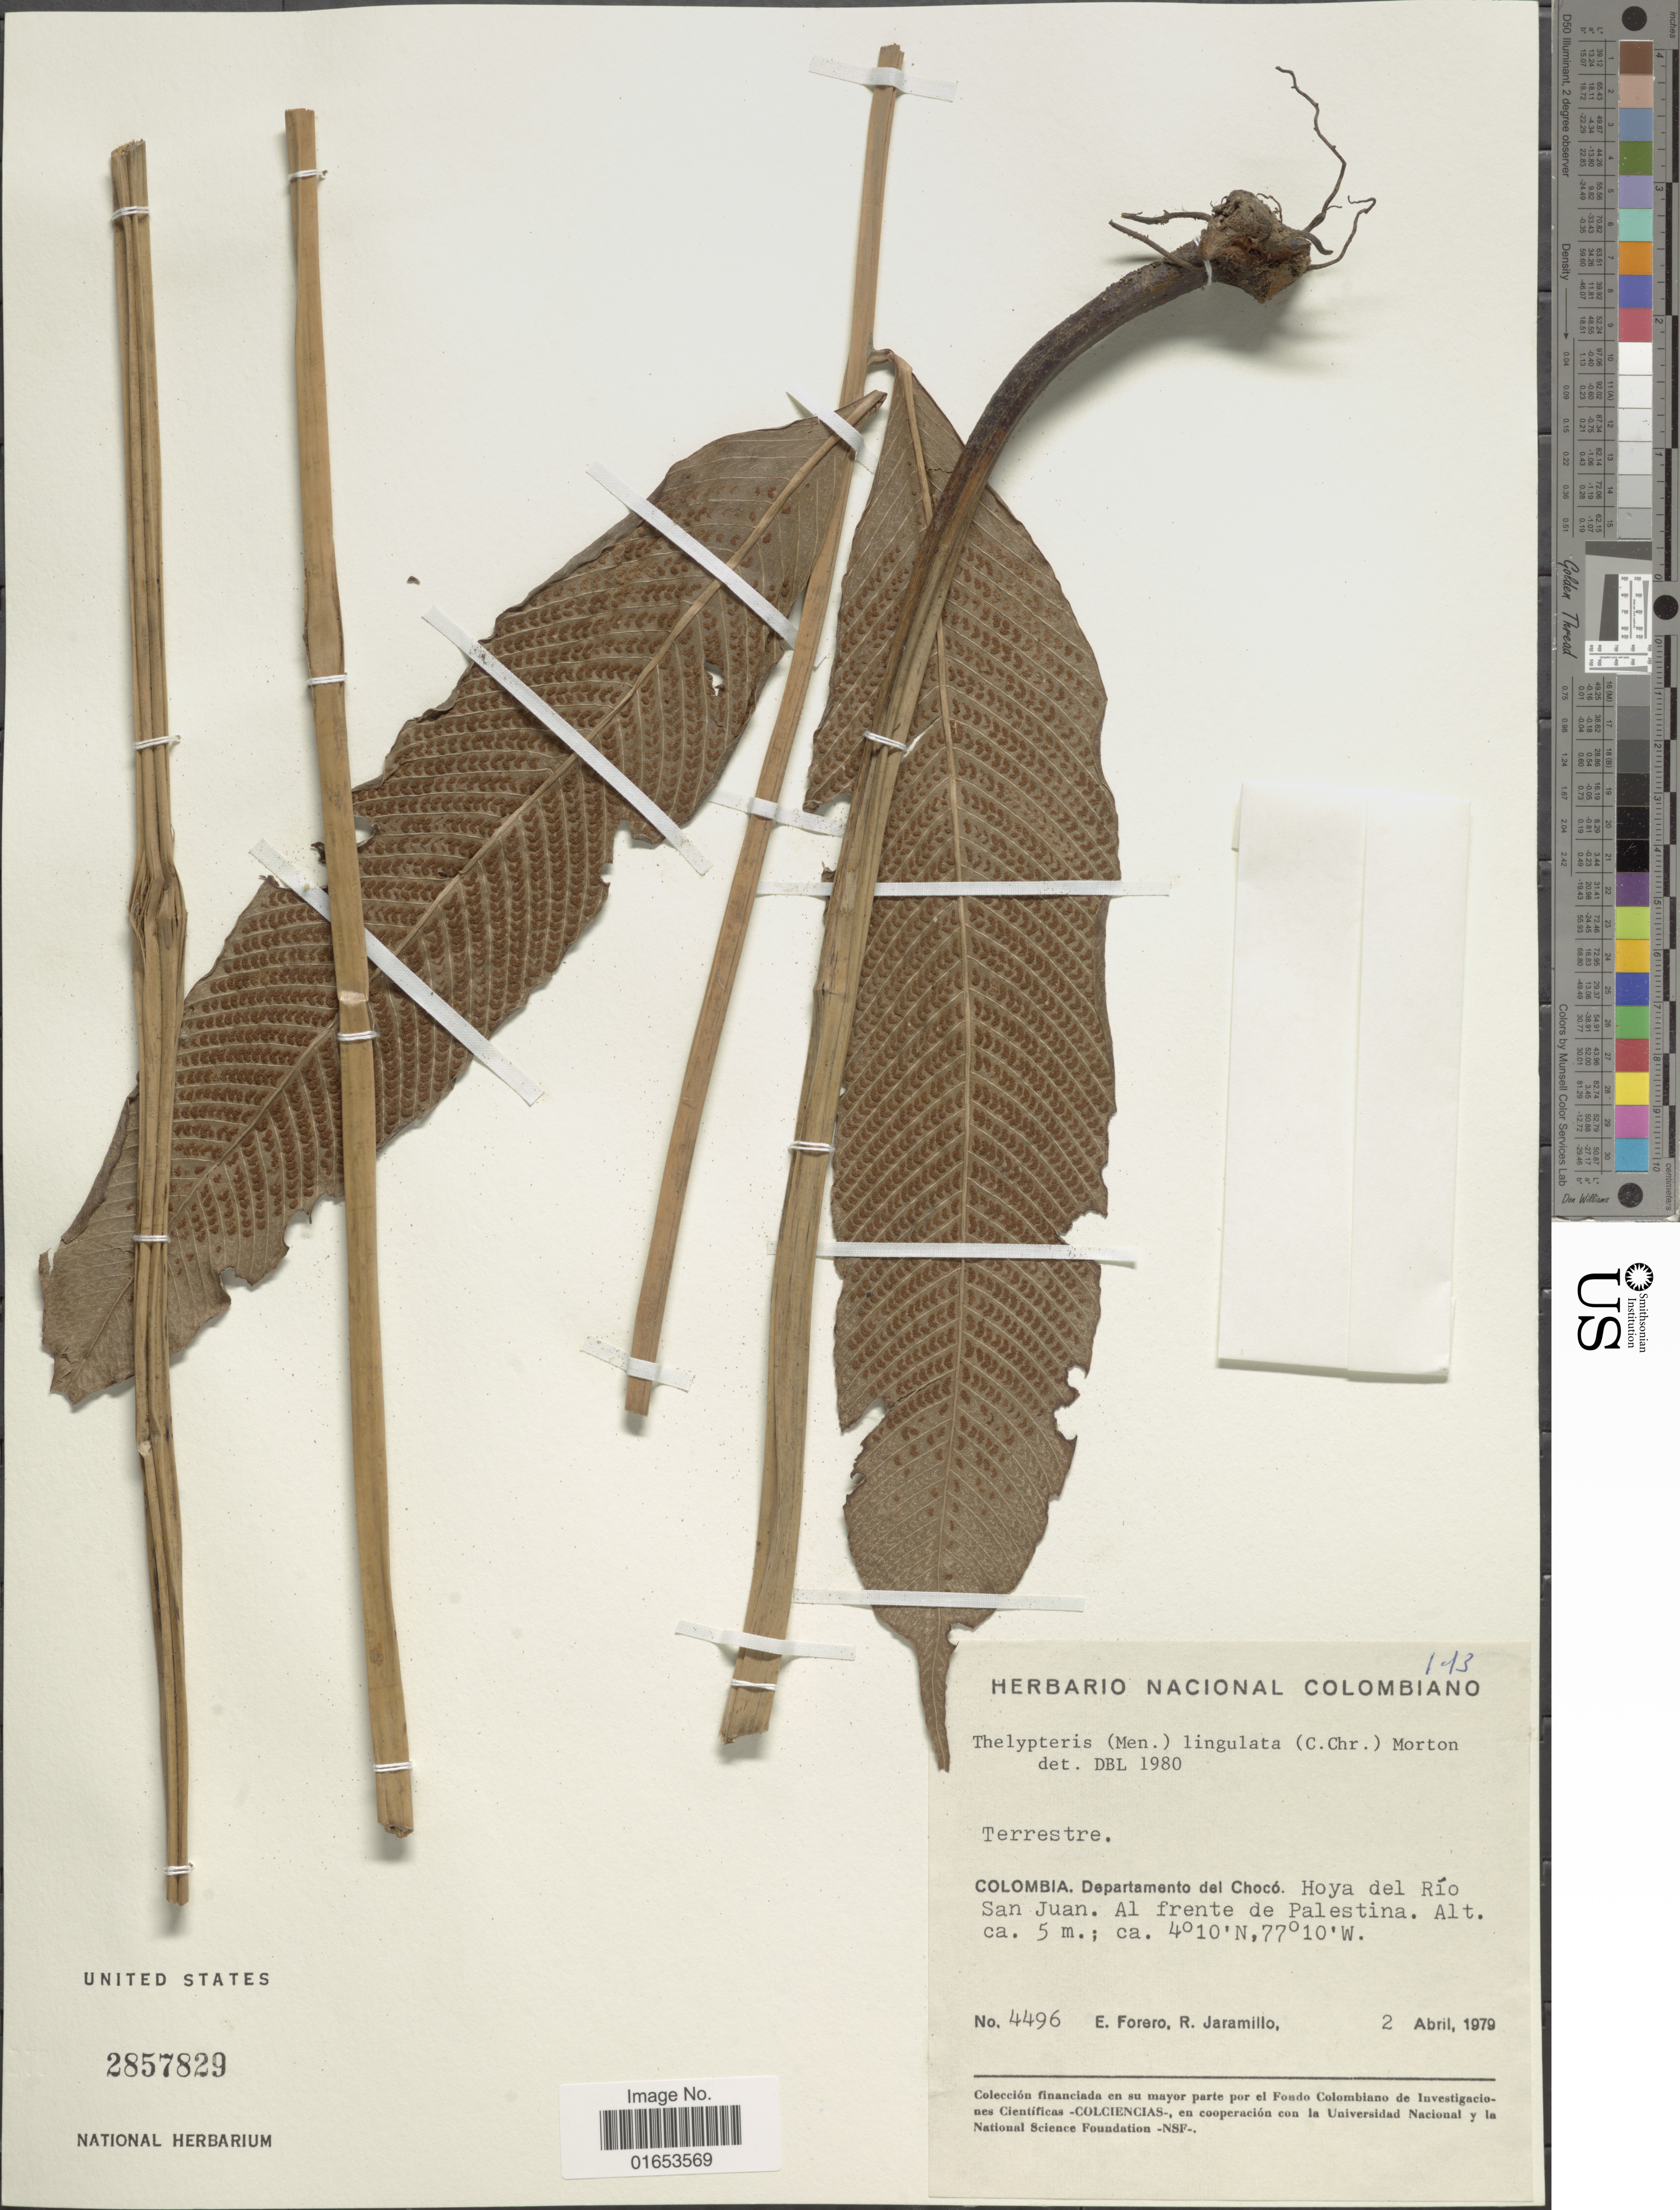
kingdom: Plantae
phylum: Tracheophyta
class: Polypodiopsida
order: Polypodiales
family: Thelypteridaceae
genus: Meniscium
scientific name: Meniscium lingulatum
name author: (C. Chr.) Pic. Serm.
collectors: E. Forero & R. Jaramillo M.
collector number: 4496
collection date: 1979-04-02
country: Colombia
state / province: Chocó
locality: Hoya del Río San Juan. Al frente de Palestina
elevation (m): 5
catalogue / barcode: US 2857829